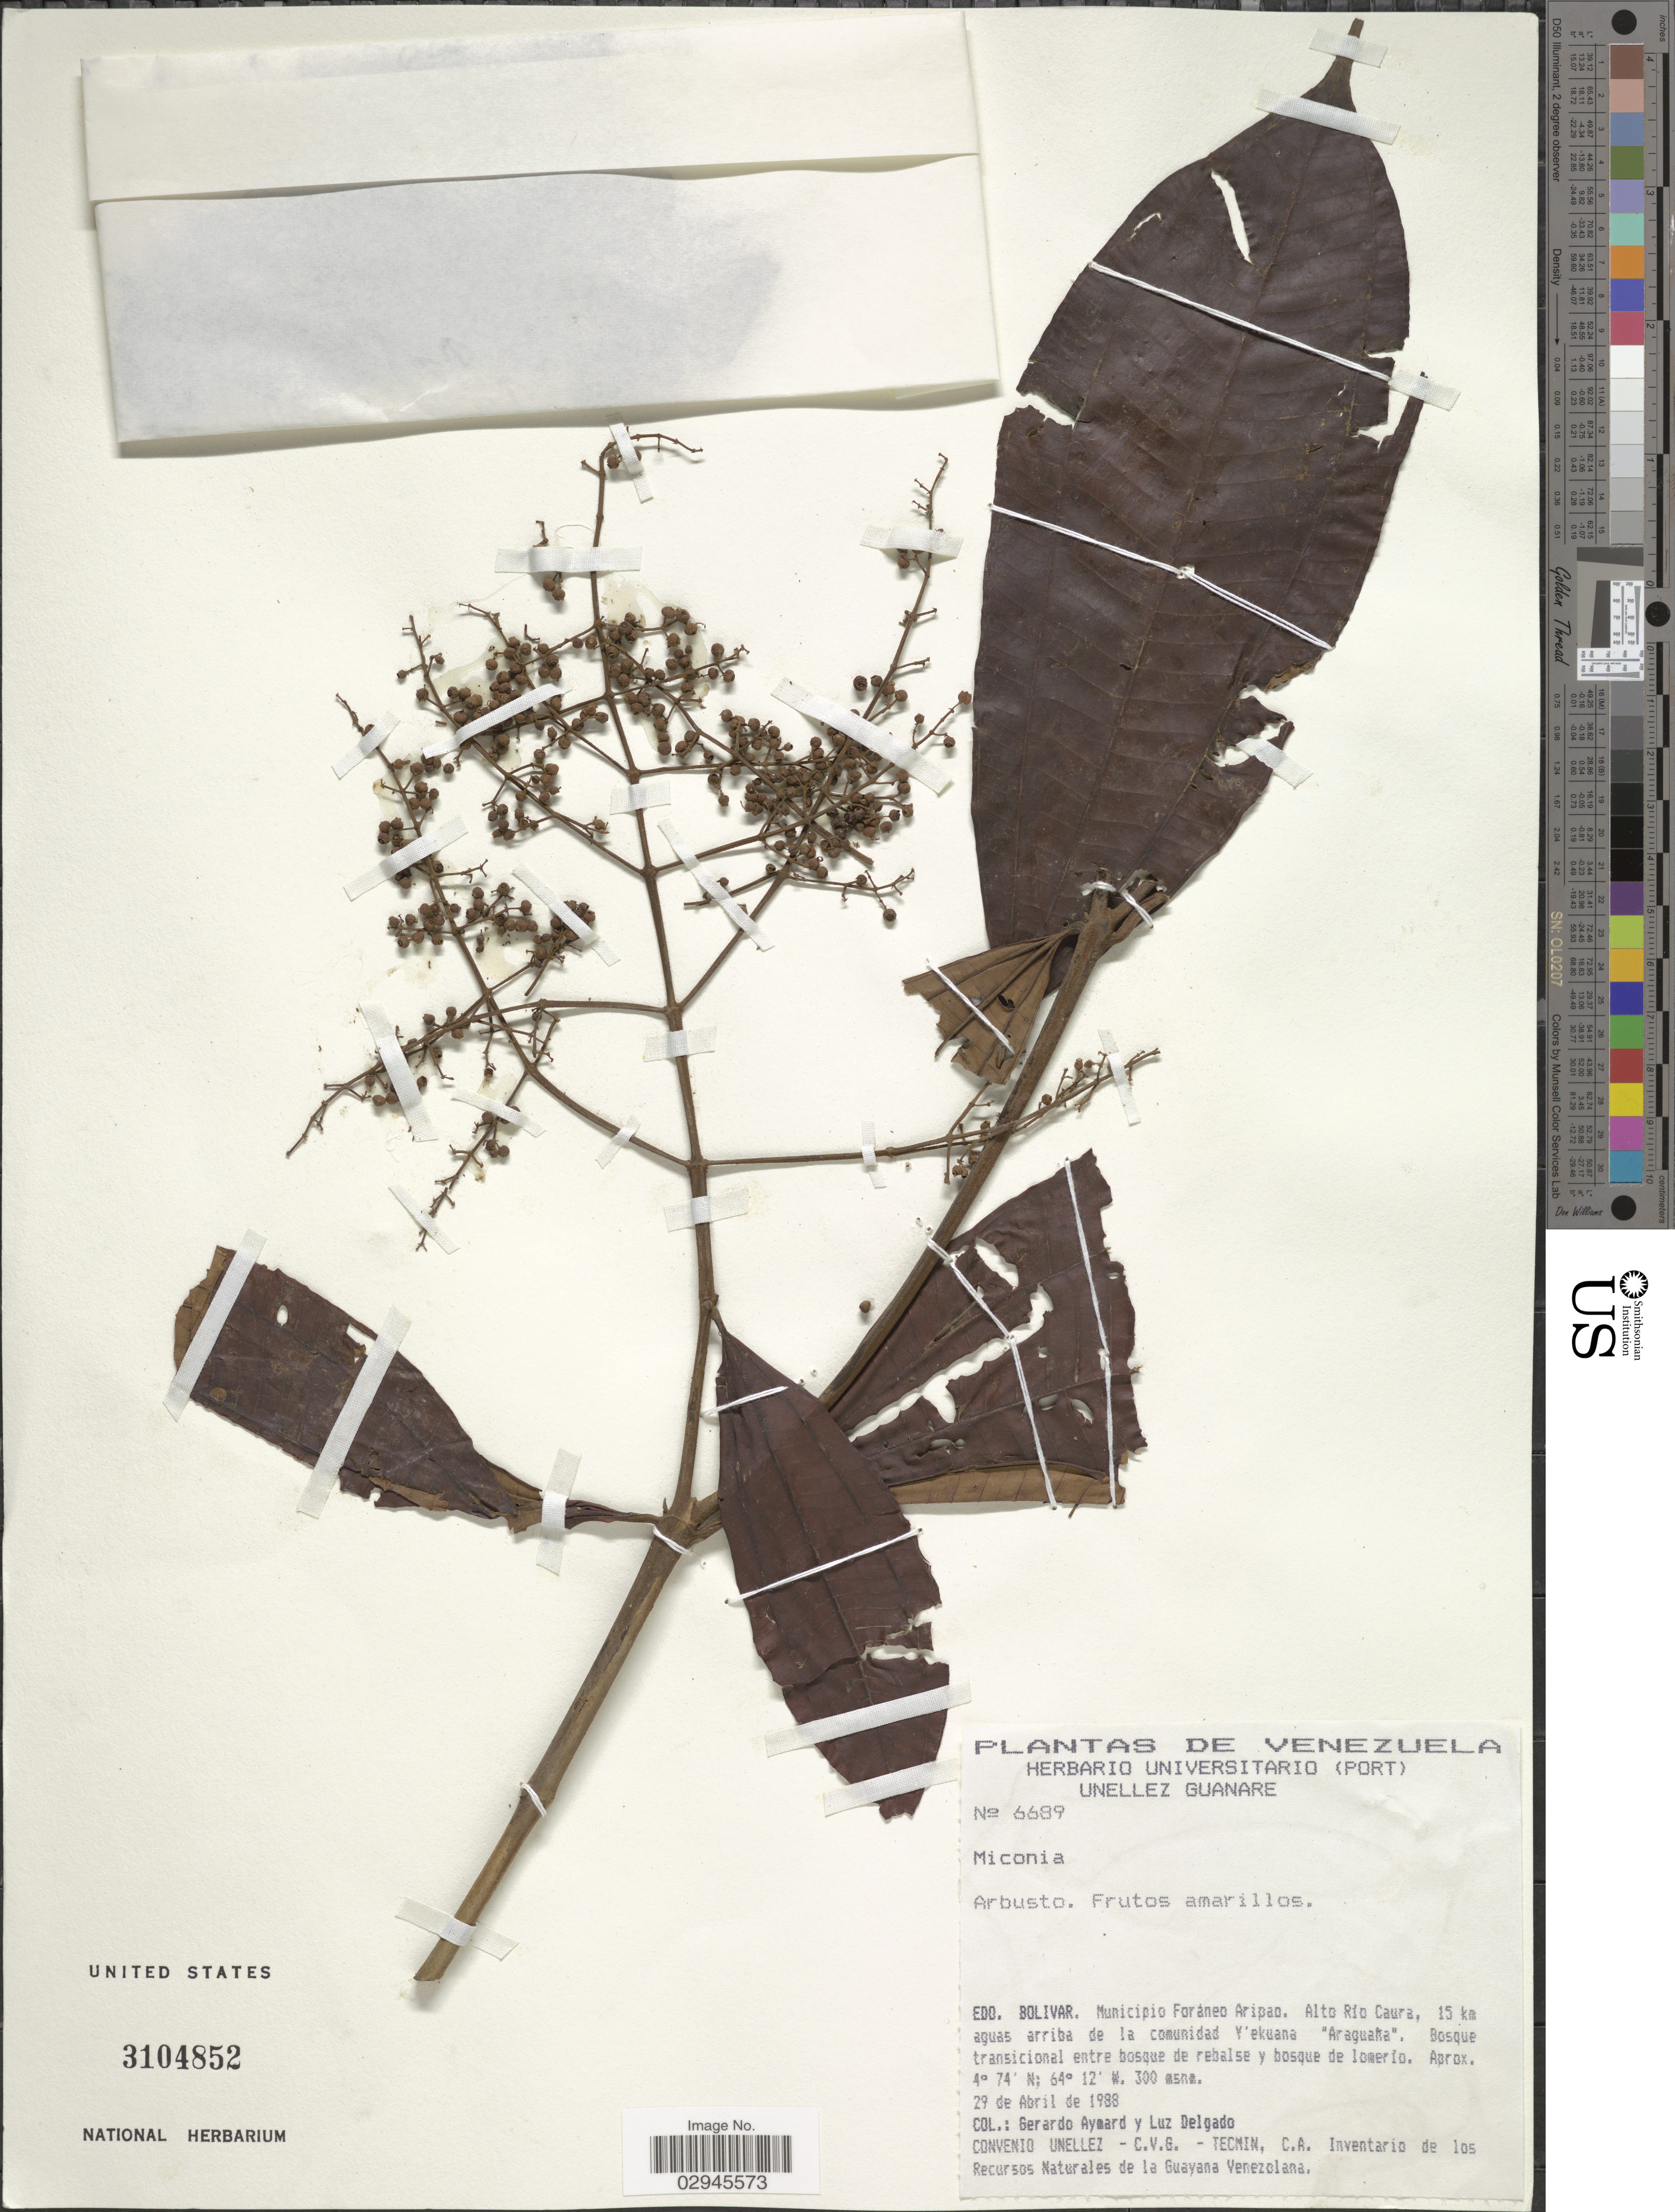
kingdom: Plantae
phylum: Tracheophyta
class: Magnoliopsida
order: Myrtales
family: Melastomataceae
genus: Miconia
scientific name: Miconia sp.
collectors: G. A. Aymard & L. Delgado V.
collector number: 6689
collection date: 1988-04-29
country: Venezuela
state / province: Bolivar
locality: Municipio Foráneo Aripao. Alto Rio Caura, 15 km aguas arriba de la comunidad Y'ekuana "Araguaña".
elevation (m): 300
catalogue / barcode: US 3104852